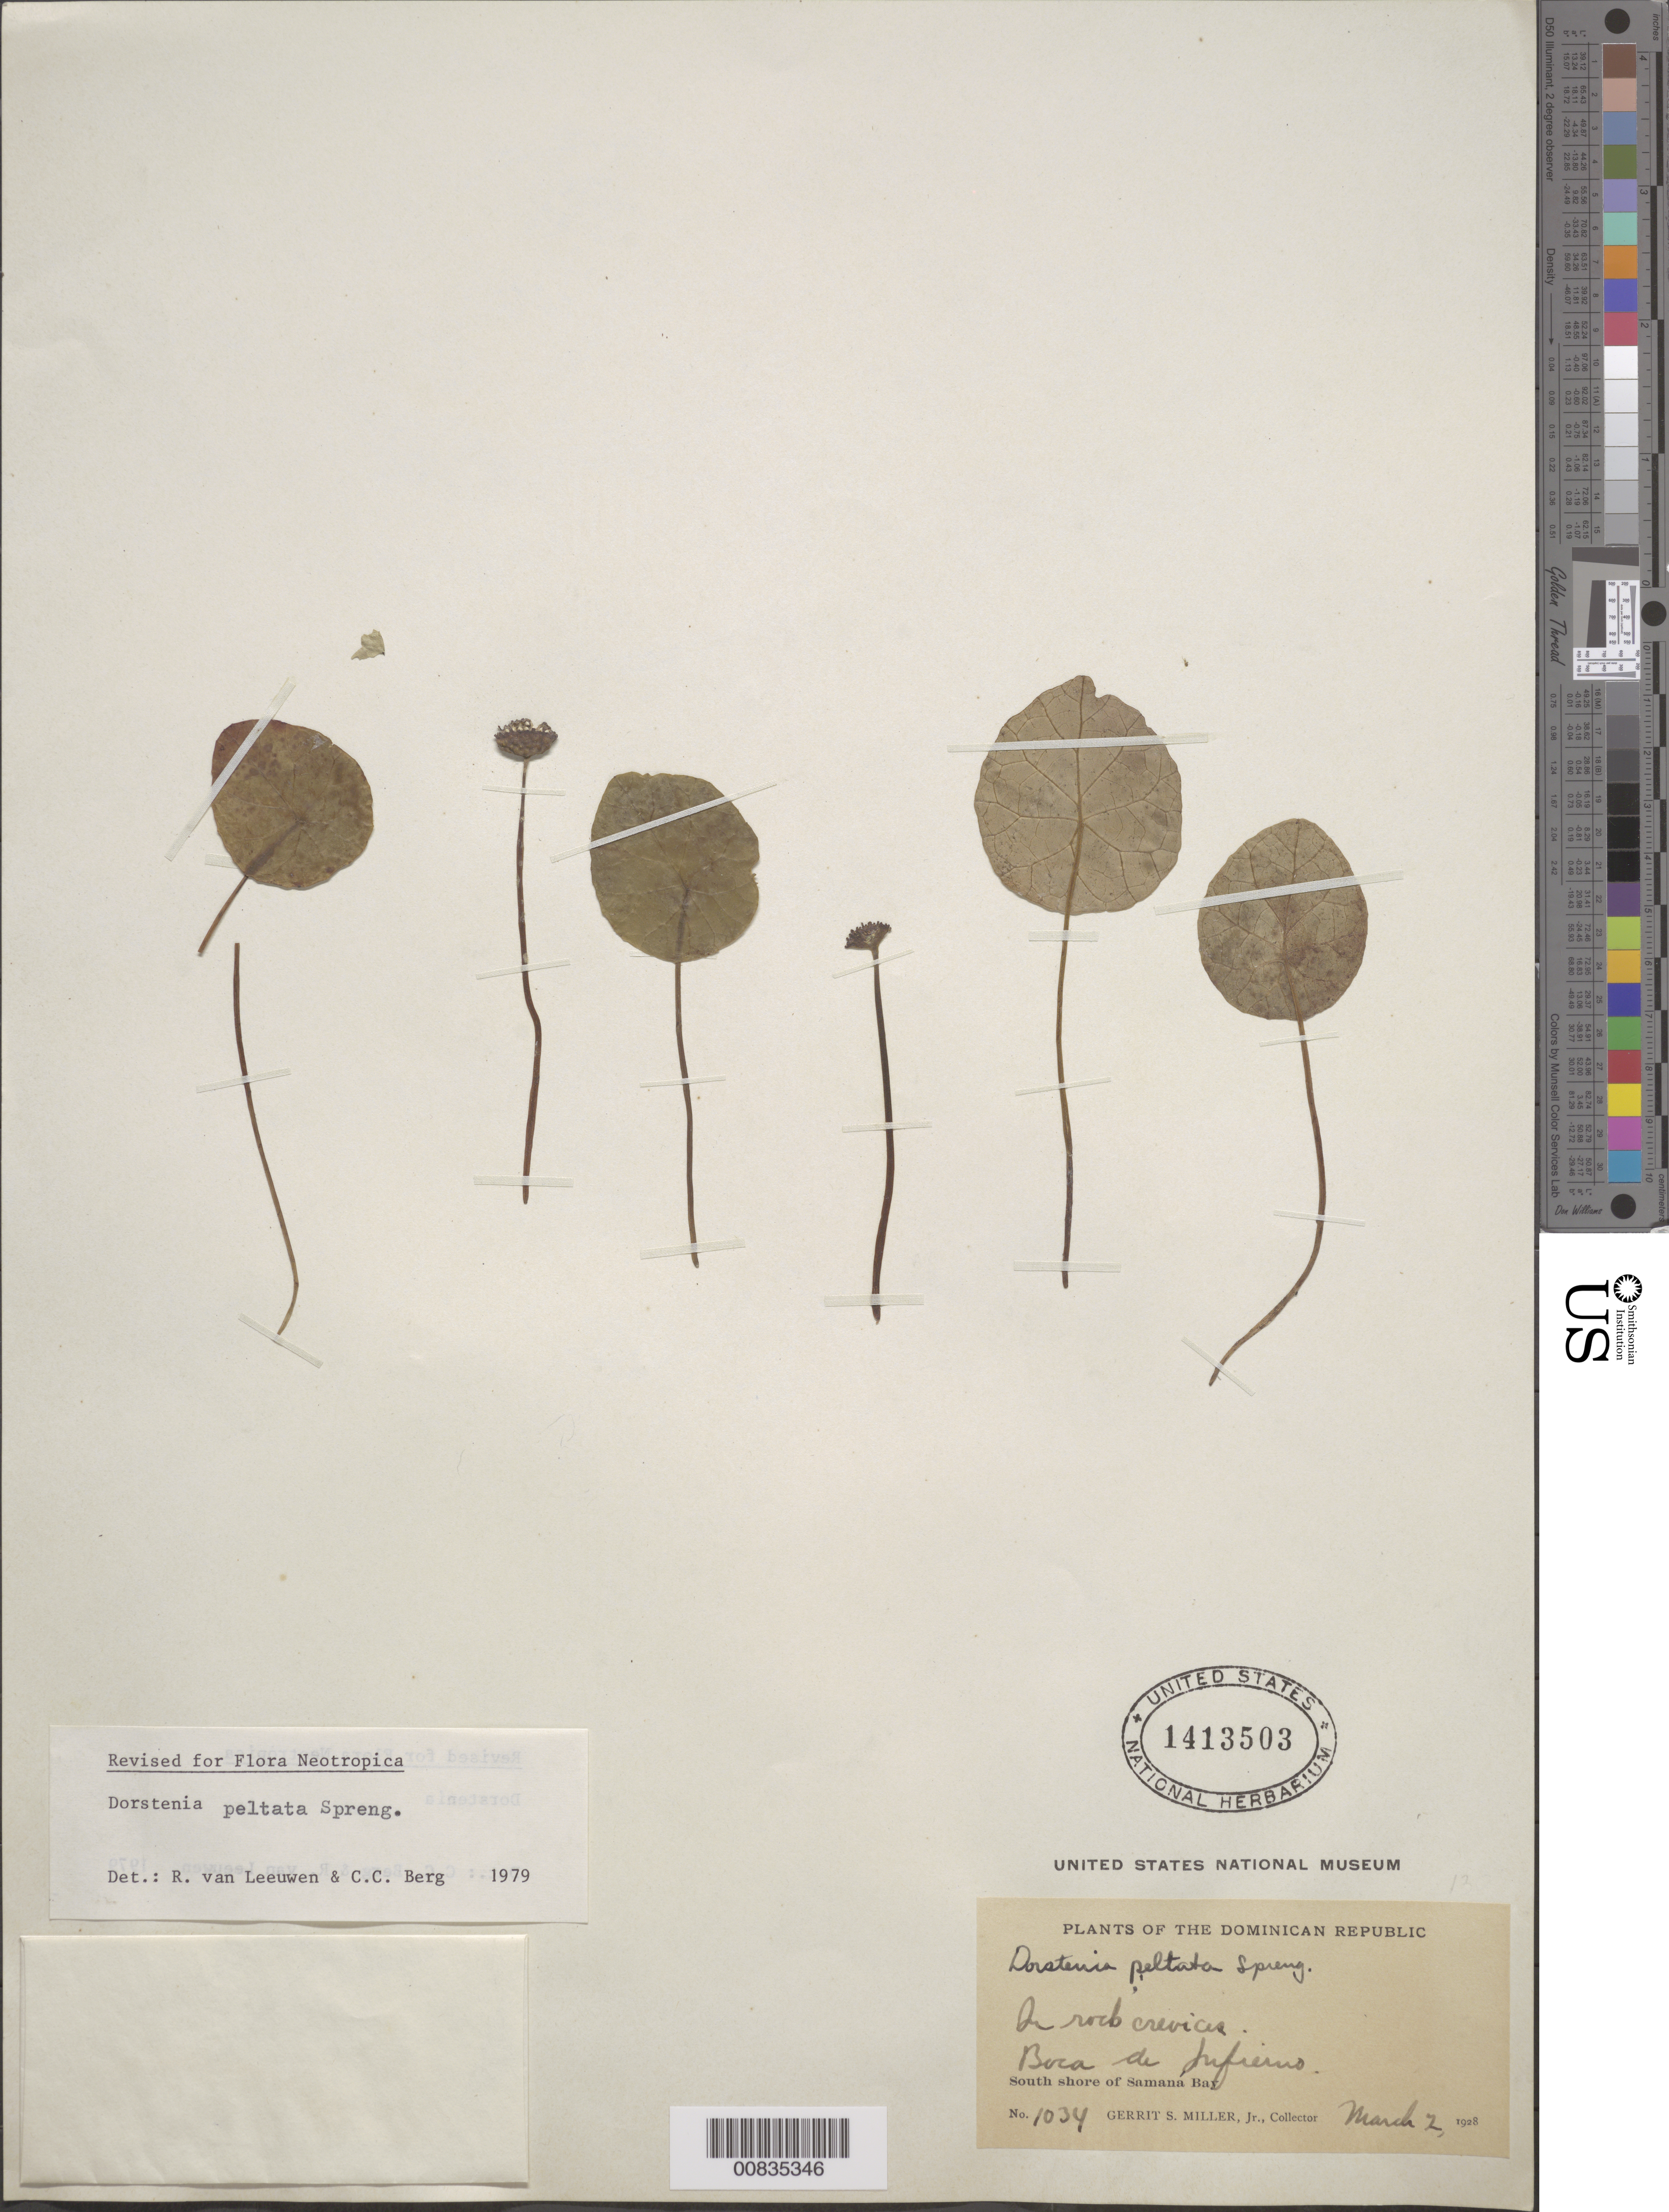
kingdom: Plantae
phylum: Tracheophyta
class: Magnoliopsida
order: Rosales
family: Moraceae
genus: Dorstenia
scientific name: Dorstenia peltata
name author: Spreng.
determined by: Berg, C. C.; Leeuwen, R. van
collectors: G. S. Miller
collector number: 1034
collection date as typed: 02 Mar 1928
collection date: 1928-03-02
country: Dominican Republic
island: Hispaniola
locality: Boca del Infierno. South shore of Samaná bay.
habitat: In rock crevices.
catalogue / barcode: US 1413503